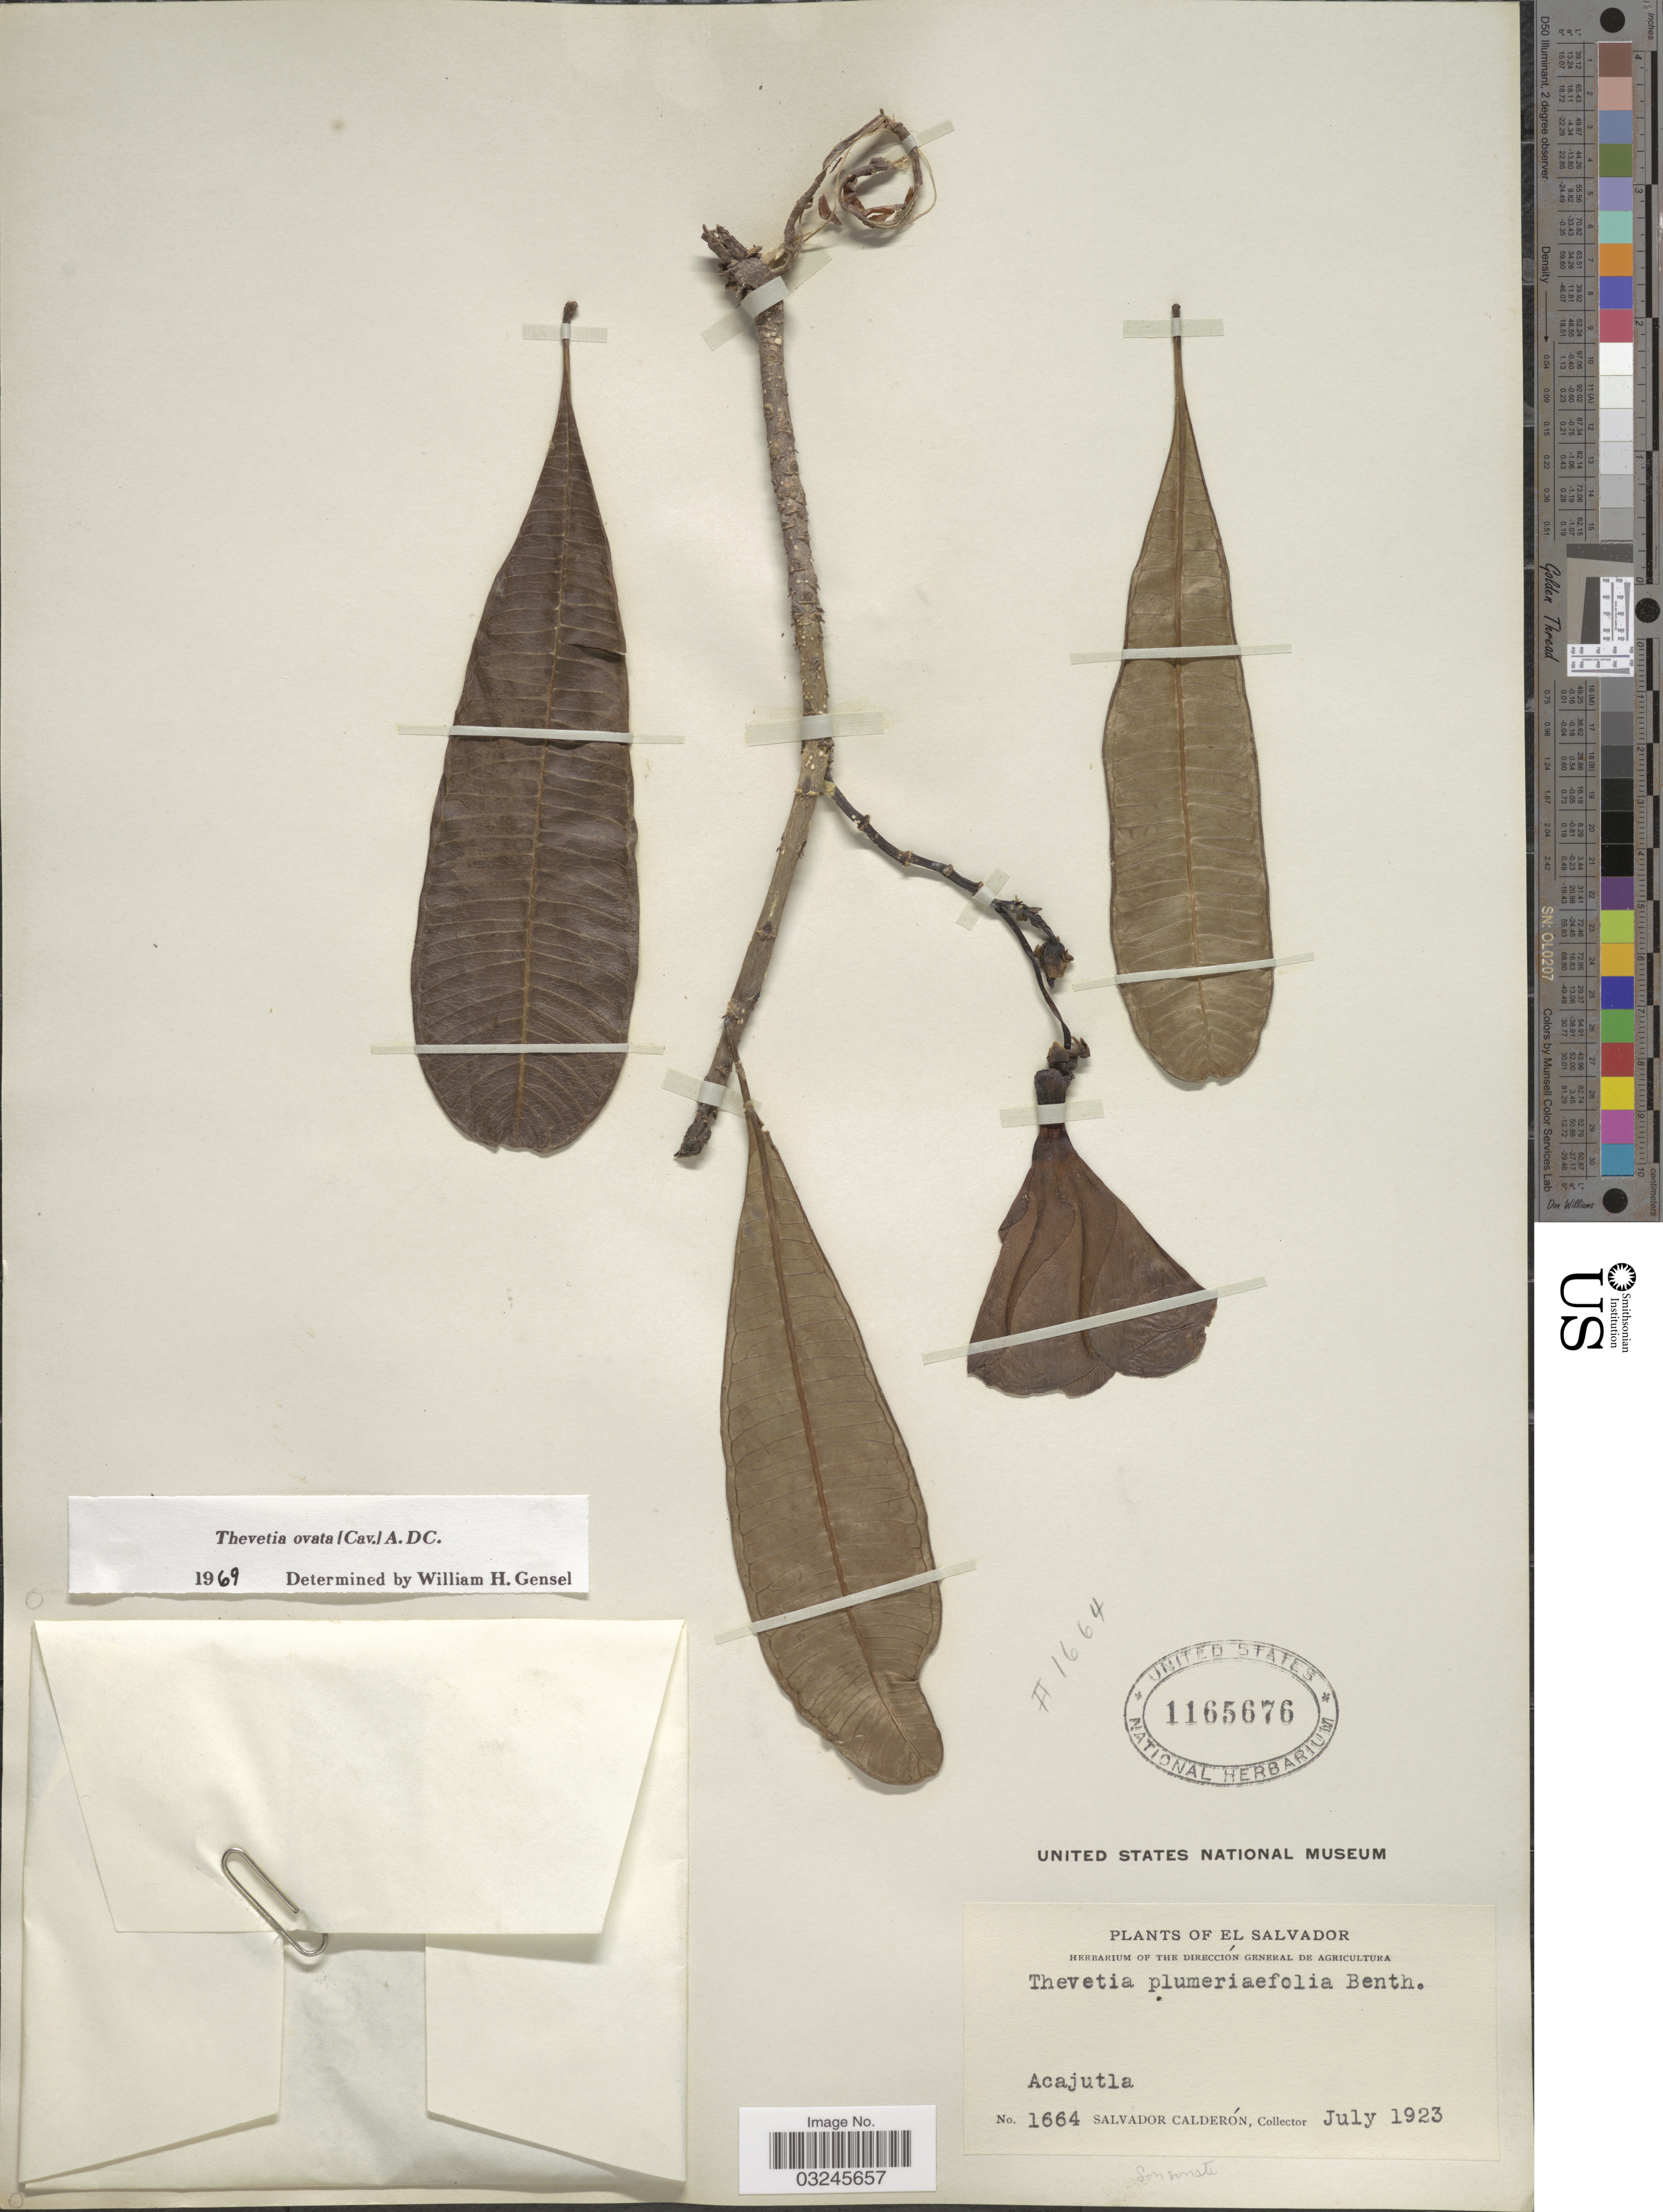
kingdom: Plantae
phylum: Tracheophyta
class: Magnoliopsida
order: Gentianales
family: Apocynaceae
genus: Thevetia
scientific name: Thevetia ovata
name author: (Cav.) A. DC.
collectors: S. Calderón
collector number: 1664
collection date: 1923-07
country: El Salvador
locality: Acajutla.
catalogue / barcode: US 1165676